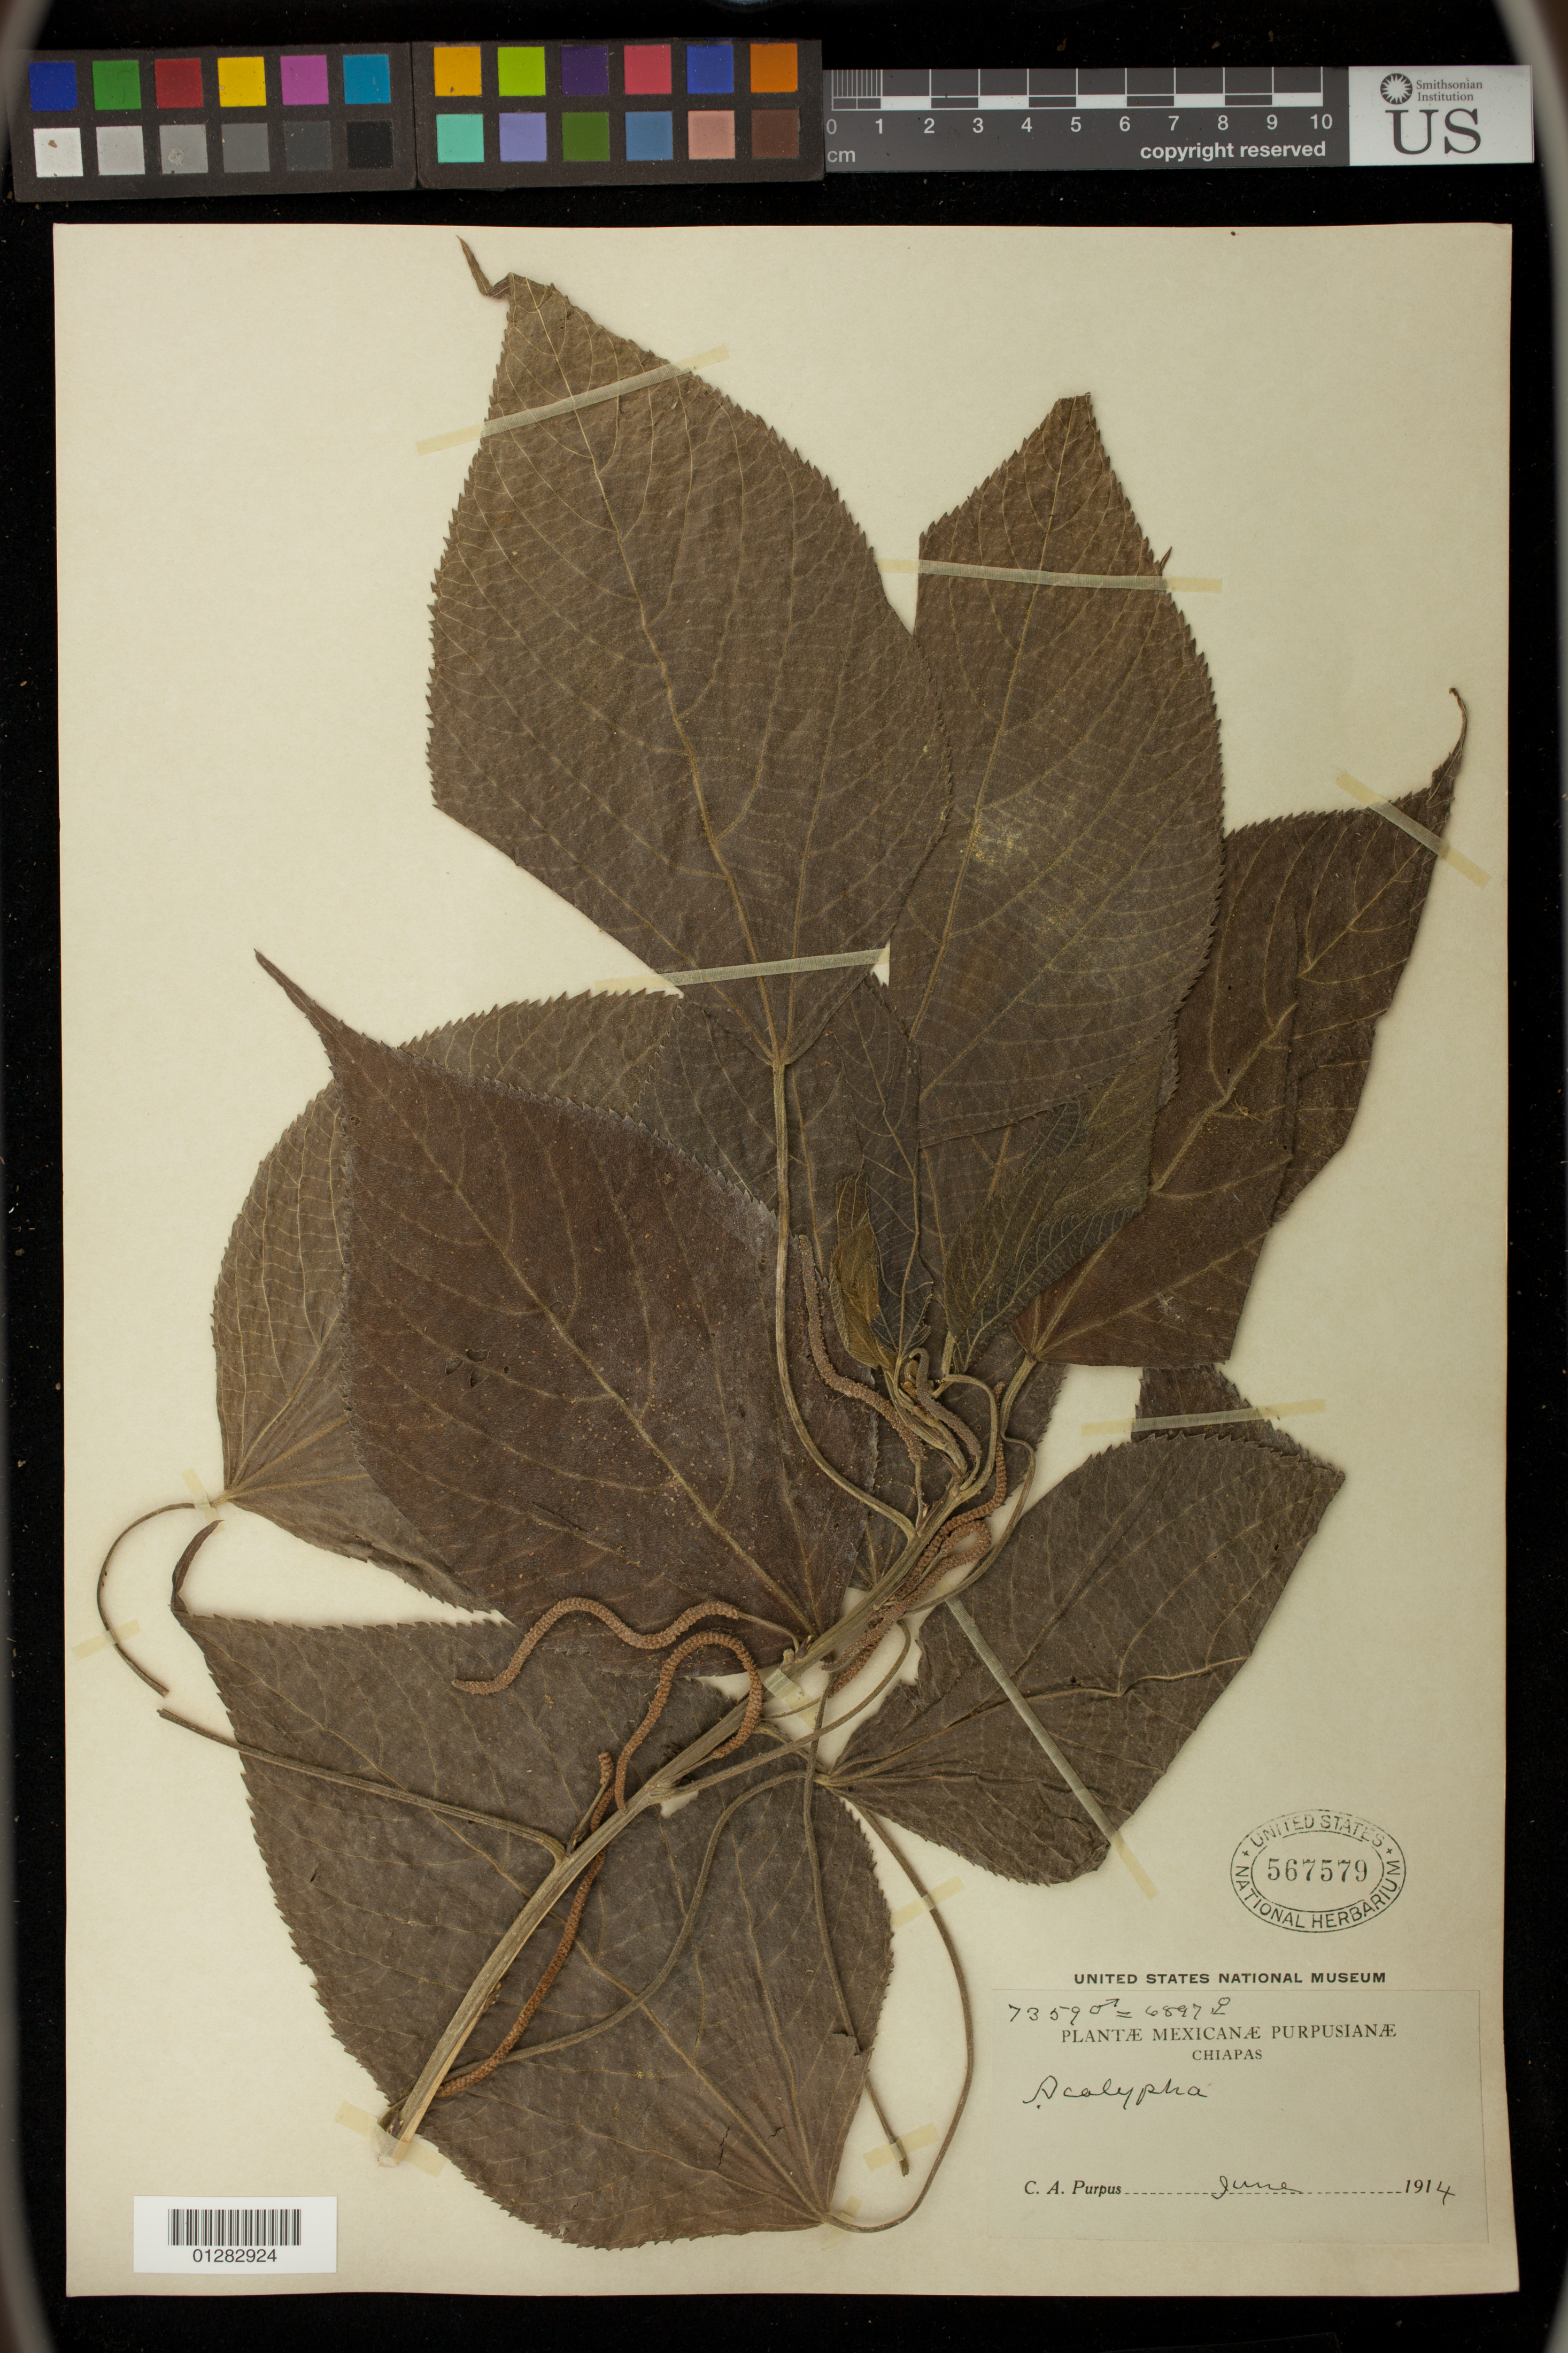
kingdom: Plantae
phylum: Tracheophyta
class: Magnoliopsida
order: Malpighiales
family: Euphorbiaceae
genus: Acalypha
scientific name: Acalypha sp.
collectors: C. A. Purpus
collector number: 7359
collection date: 1914-06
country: Mexico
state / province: Chiapas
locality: Finca Irlanda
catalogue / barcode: US 567579